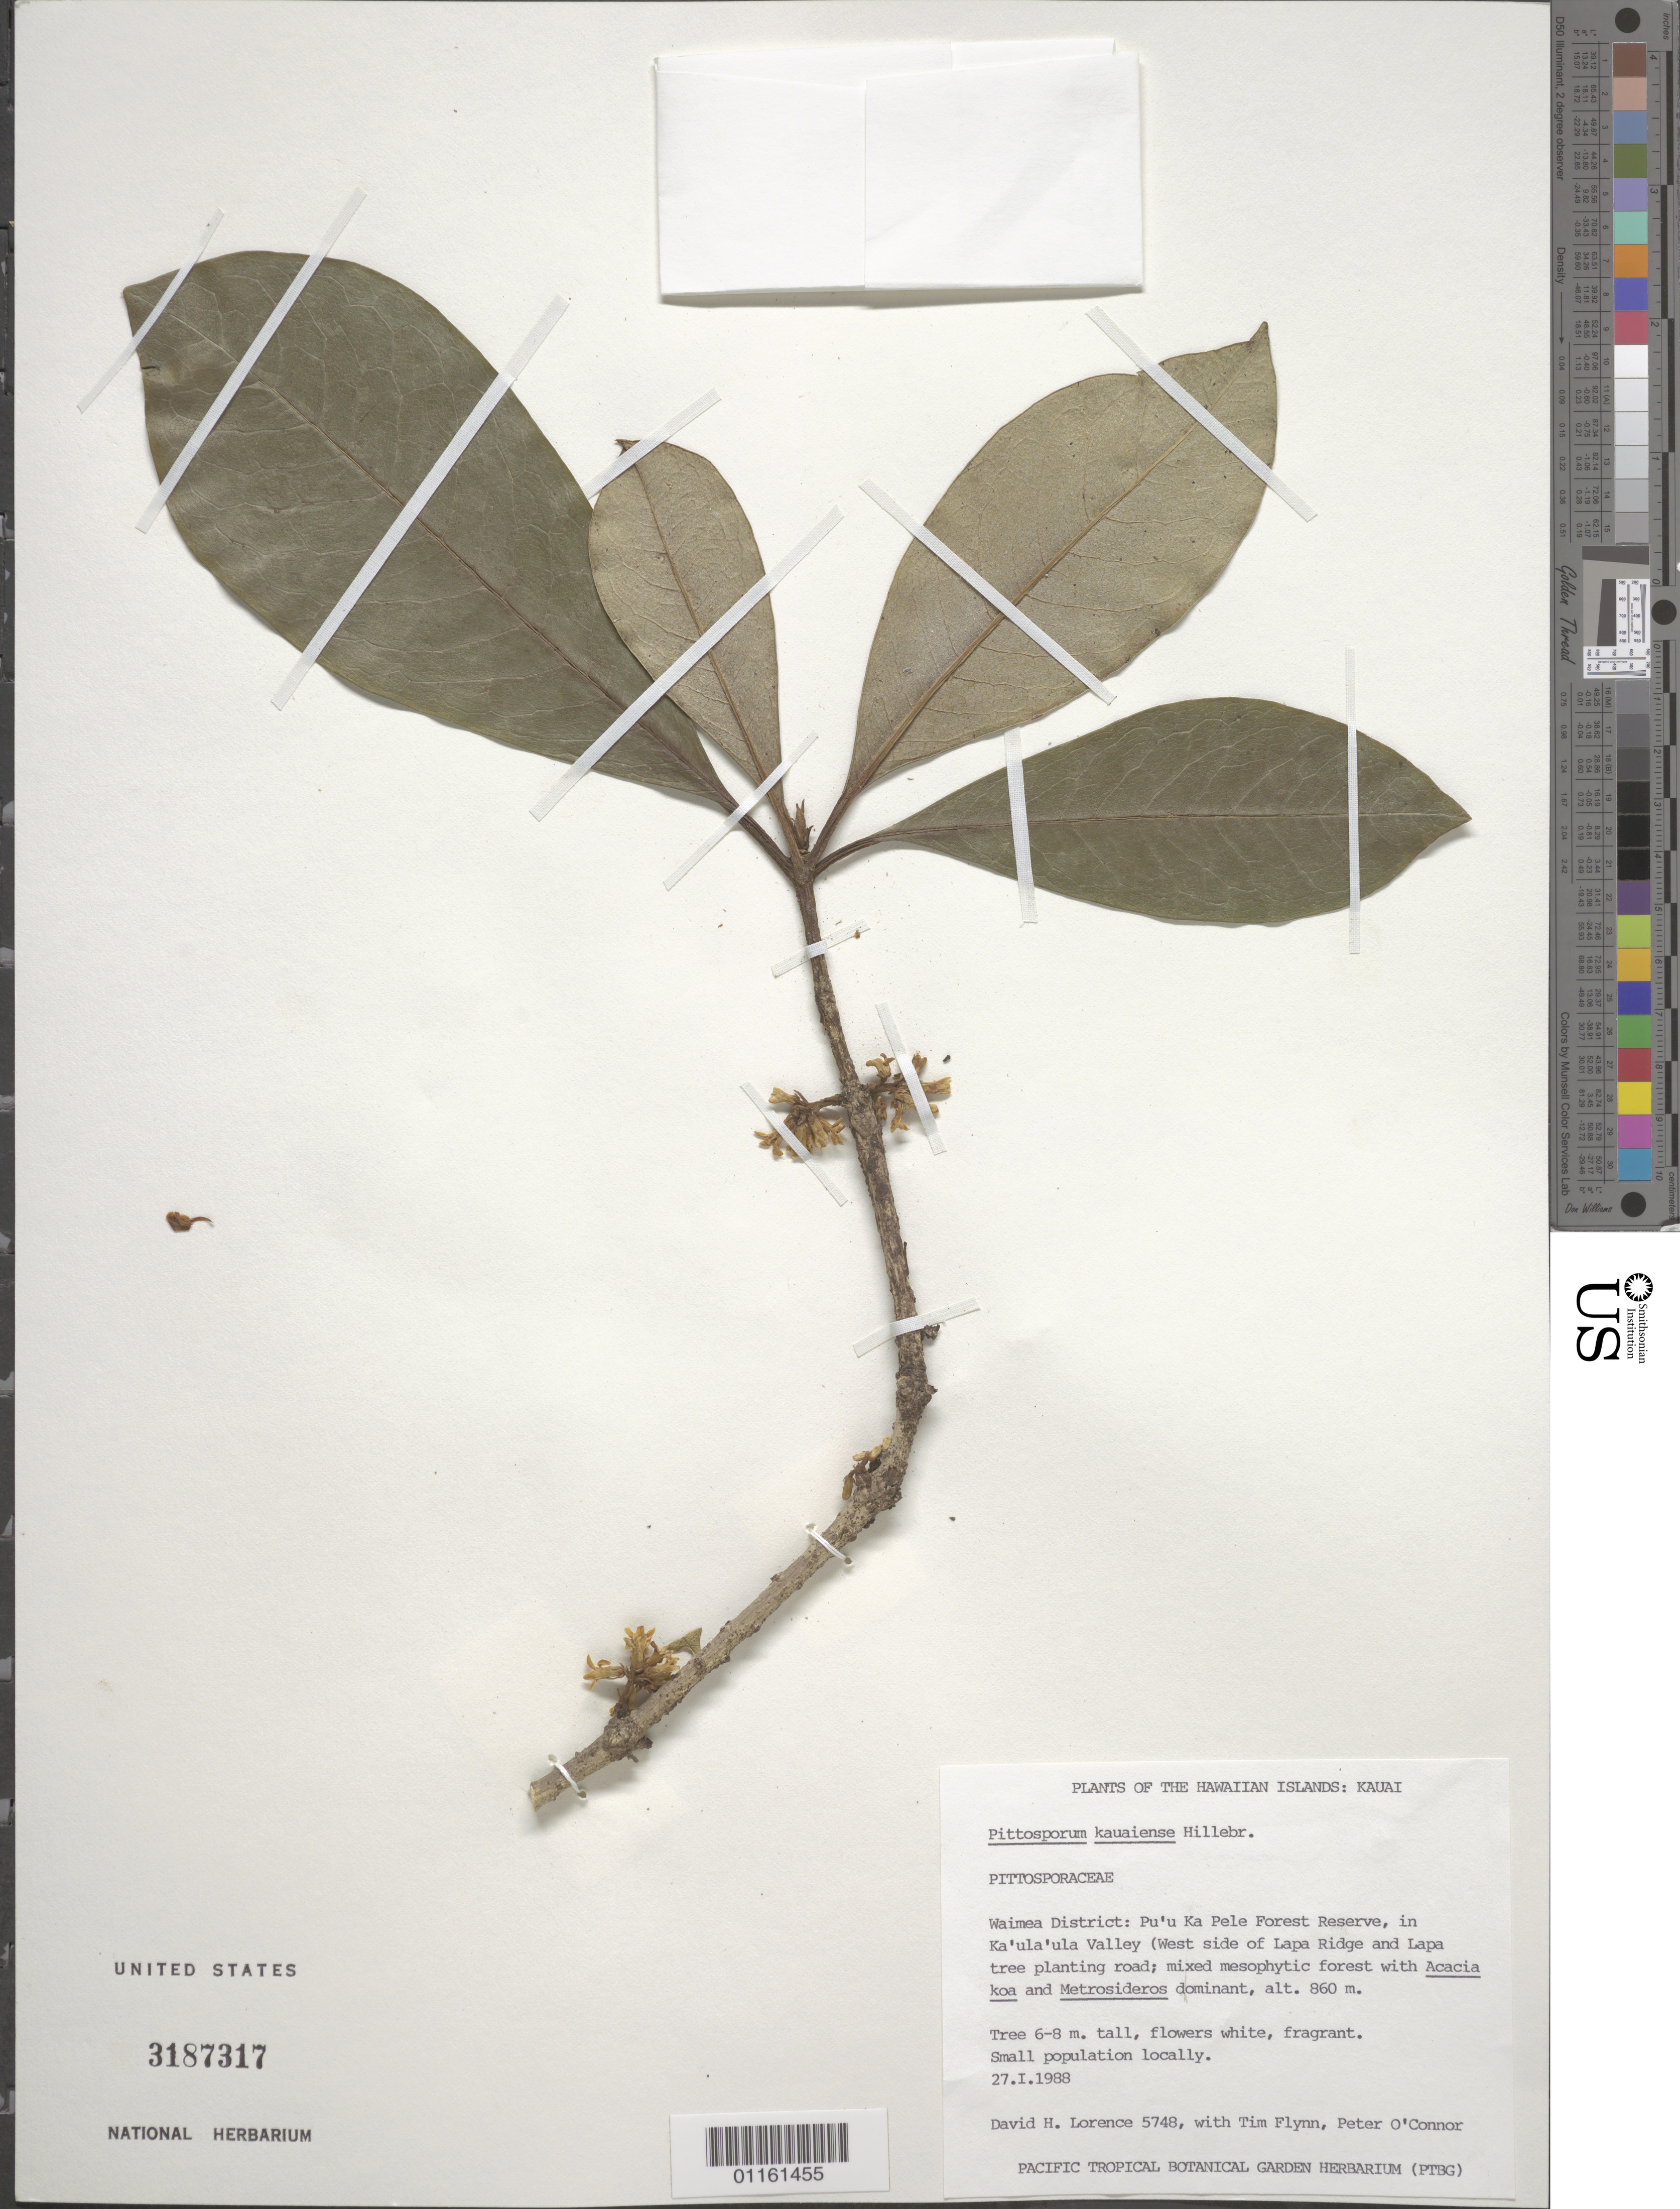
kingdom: Plantae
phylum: Tracheophyta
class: Magnoliopsida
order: Apiales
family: Pittosporaceae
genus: Pittosporum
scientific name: Pittosporum kauaiense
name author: Hillebr.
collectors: D. Lorence, T. W. Flynn, P. O'Connor & G. Kawakami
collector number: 5748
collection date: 1988-01-27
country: United States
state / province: Hawaii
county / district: Kauai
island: Kaua'i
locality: Waimea District, Puu Ka Pele Forest Preserve, in Kaulaula Valley (West side of Lapa Ridge and Lapa tree planting road)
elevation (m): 860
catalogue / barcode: US 3187317